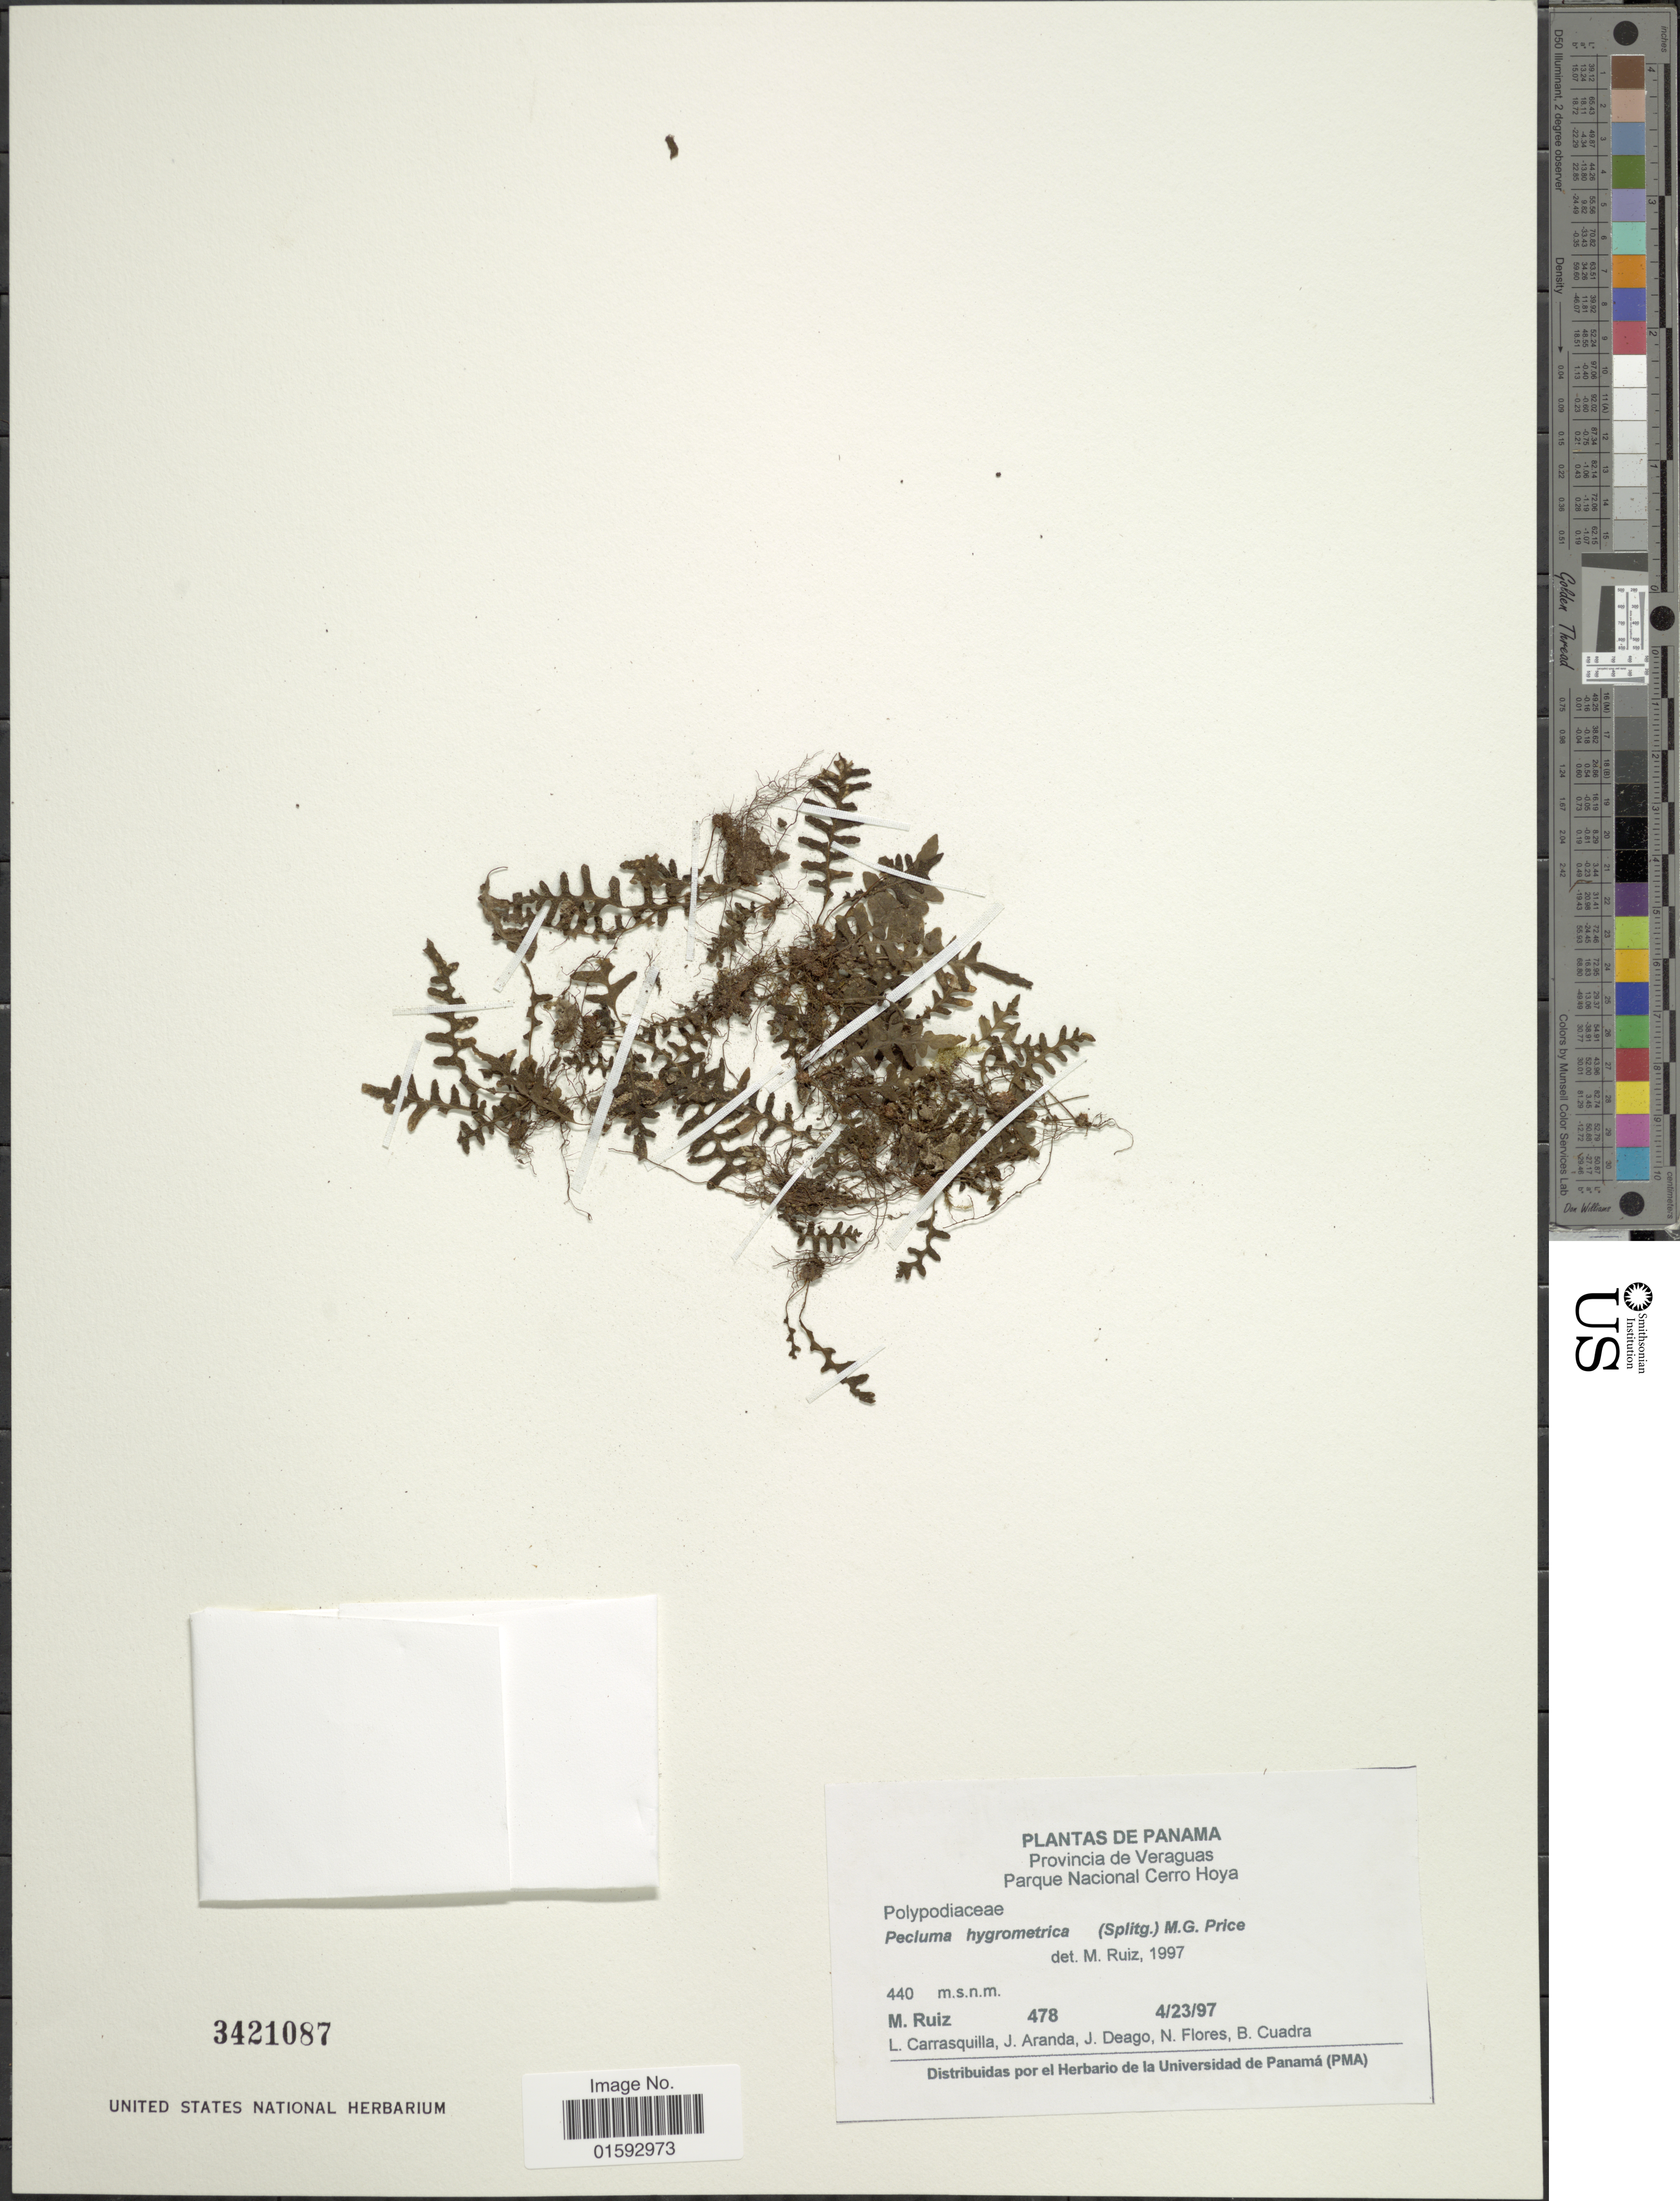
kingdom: Plantae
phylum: Tracheophyta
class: Polypodiopsida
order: Polypodiales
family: Polypodiaceae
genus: Pecluma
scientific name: Pecluma hygrometrica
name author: (Splitg.) M.G. Price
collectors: M. Ruiz, L. Carrasquilla, J. Aranda, J. Deago & et al.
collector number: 478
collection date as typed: Transcribed d/m/y: 23/4/97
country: Panama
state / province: Veraguas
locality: Parque Nacional Cerro Hoya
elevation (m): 440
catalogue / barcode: US 3421087